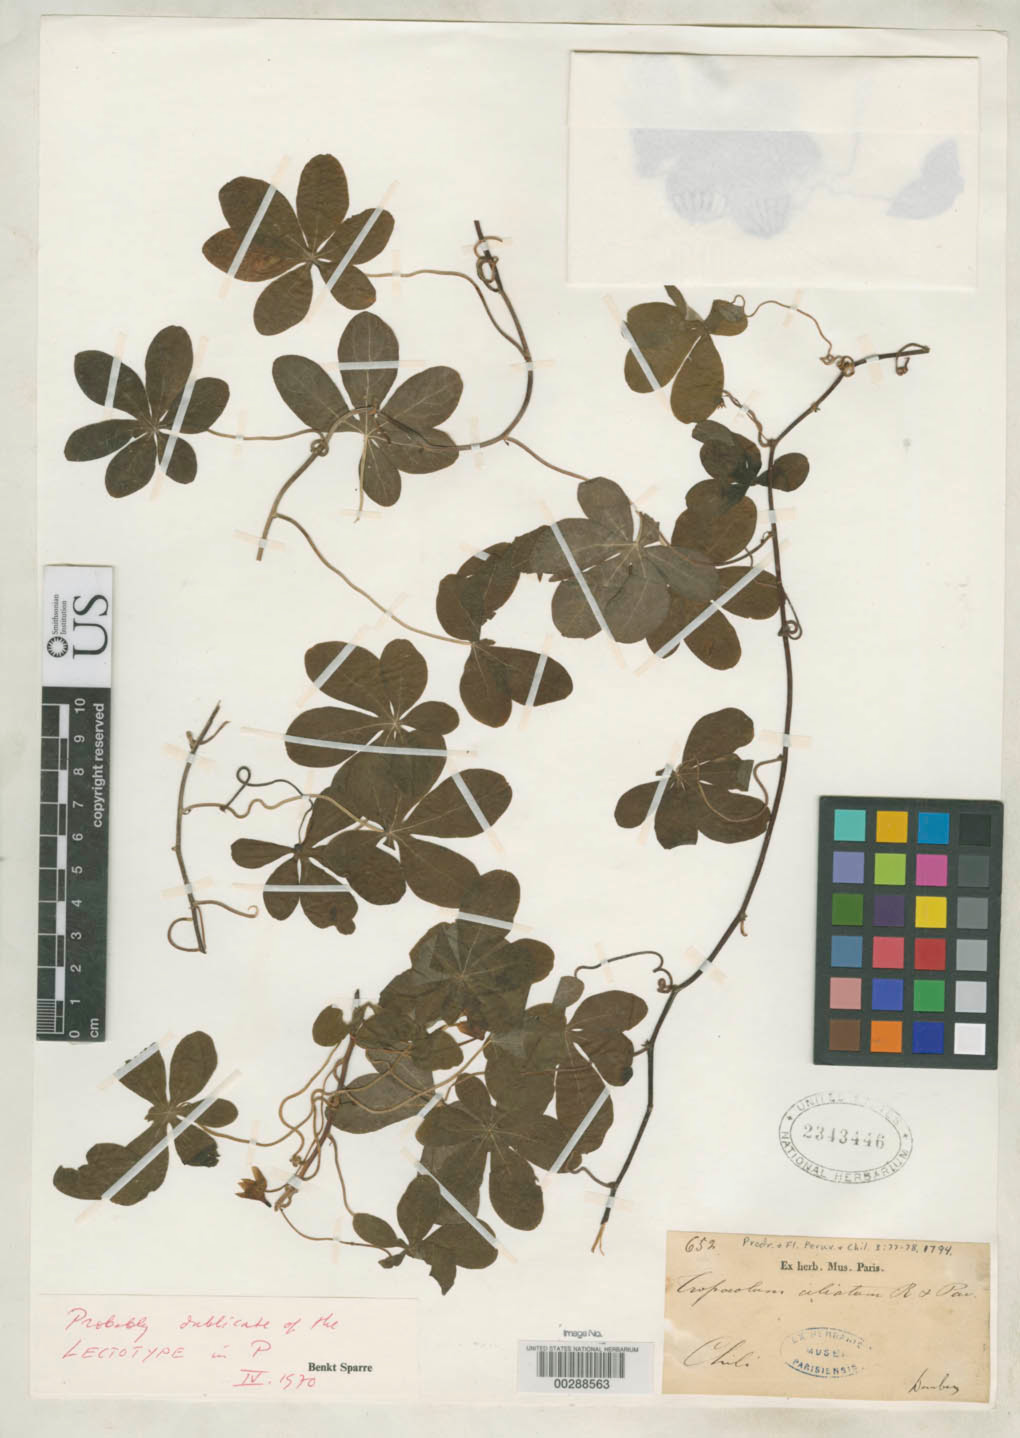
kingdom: Plantae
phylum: Tracheophyta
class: Magnoliopsida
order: Brassicales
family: Tropaeolaceae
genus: Tropaeolum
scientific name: Tropaeolum ciliatum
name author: Ruiz & Pav.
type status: Isolectotype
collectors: J. Dombey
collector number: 652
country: Chile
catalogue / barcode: US 2343446